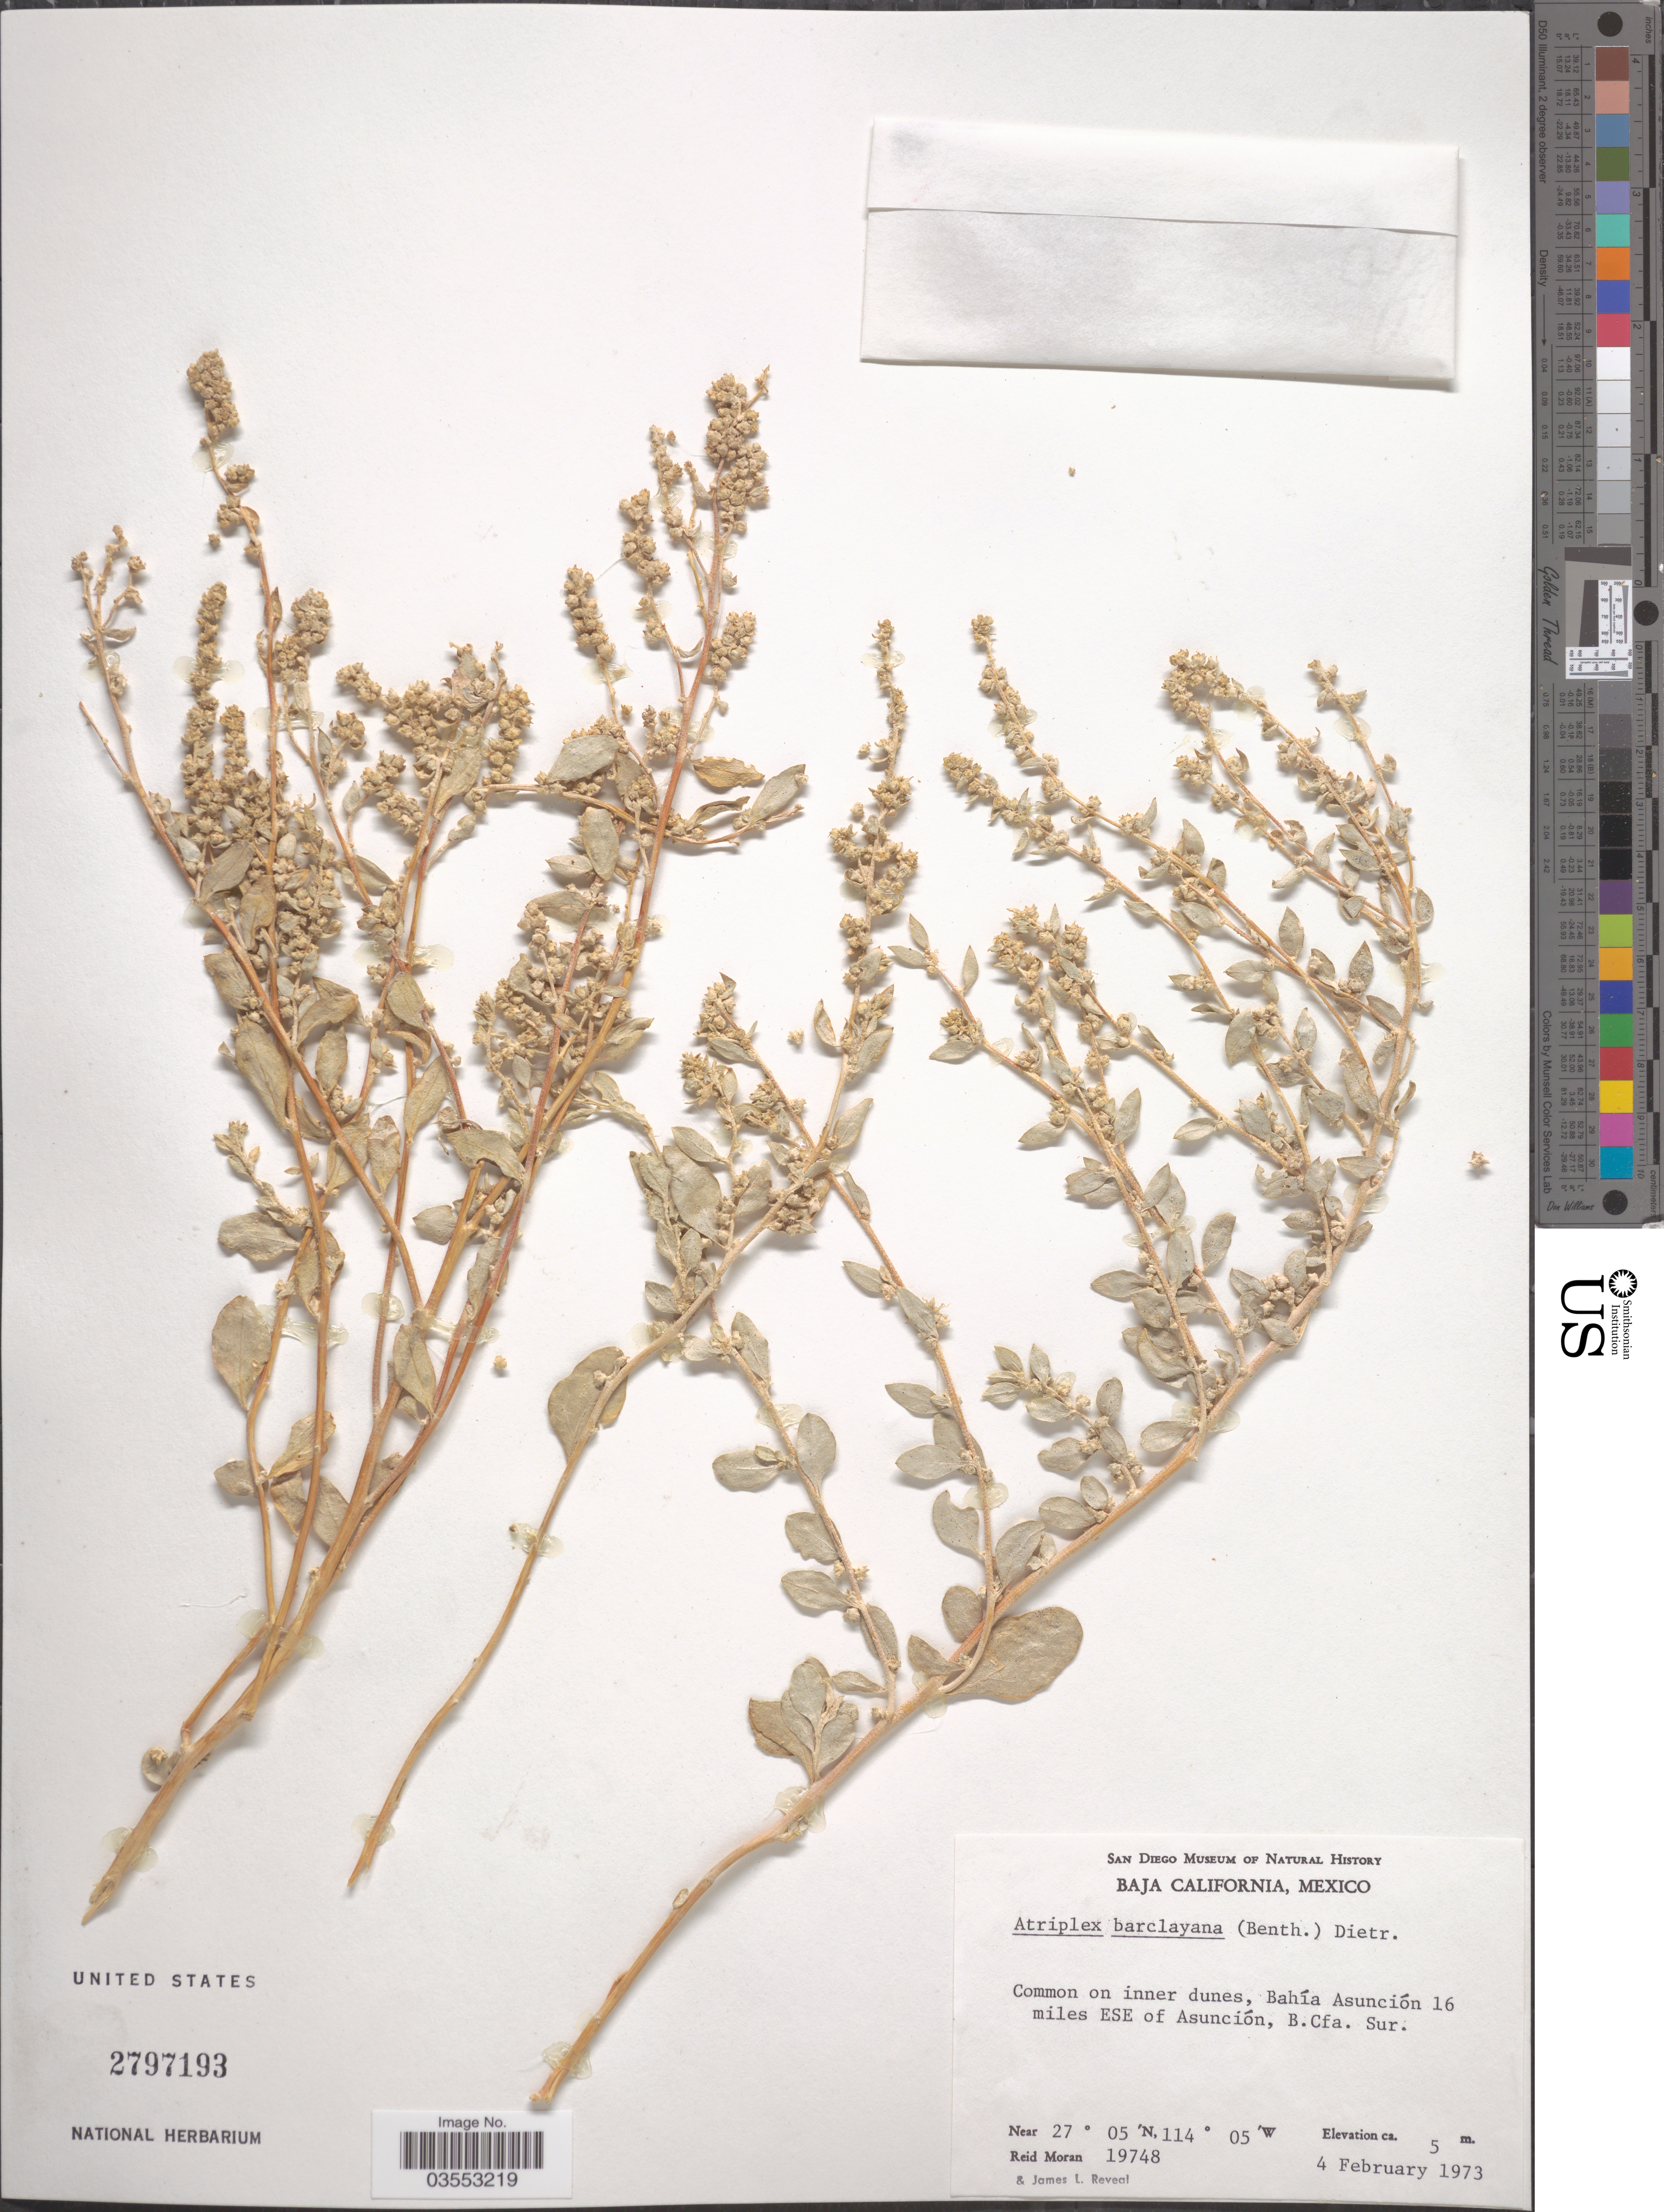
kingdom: Plantae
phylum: Tracheophyta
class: Magnoliopsida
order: Caryophyllales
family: Amaranthaceae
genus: Atriplex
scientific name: Atriplex barclayana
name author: (Benth.) D. Dietr.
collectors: R. Moran & J. L. Reveal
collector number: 19748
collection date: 1973-02-04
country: Mexico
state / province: Baja California Sur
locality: Bahía Asunción 16 miles ESE of Asunción.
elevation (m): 5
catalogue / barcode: US 2797193